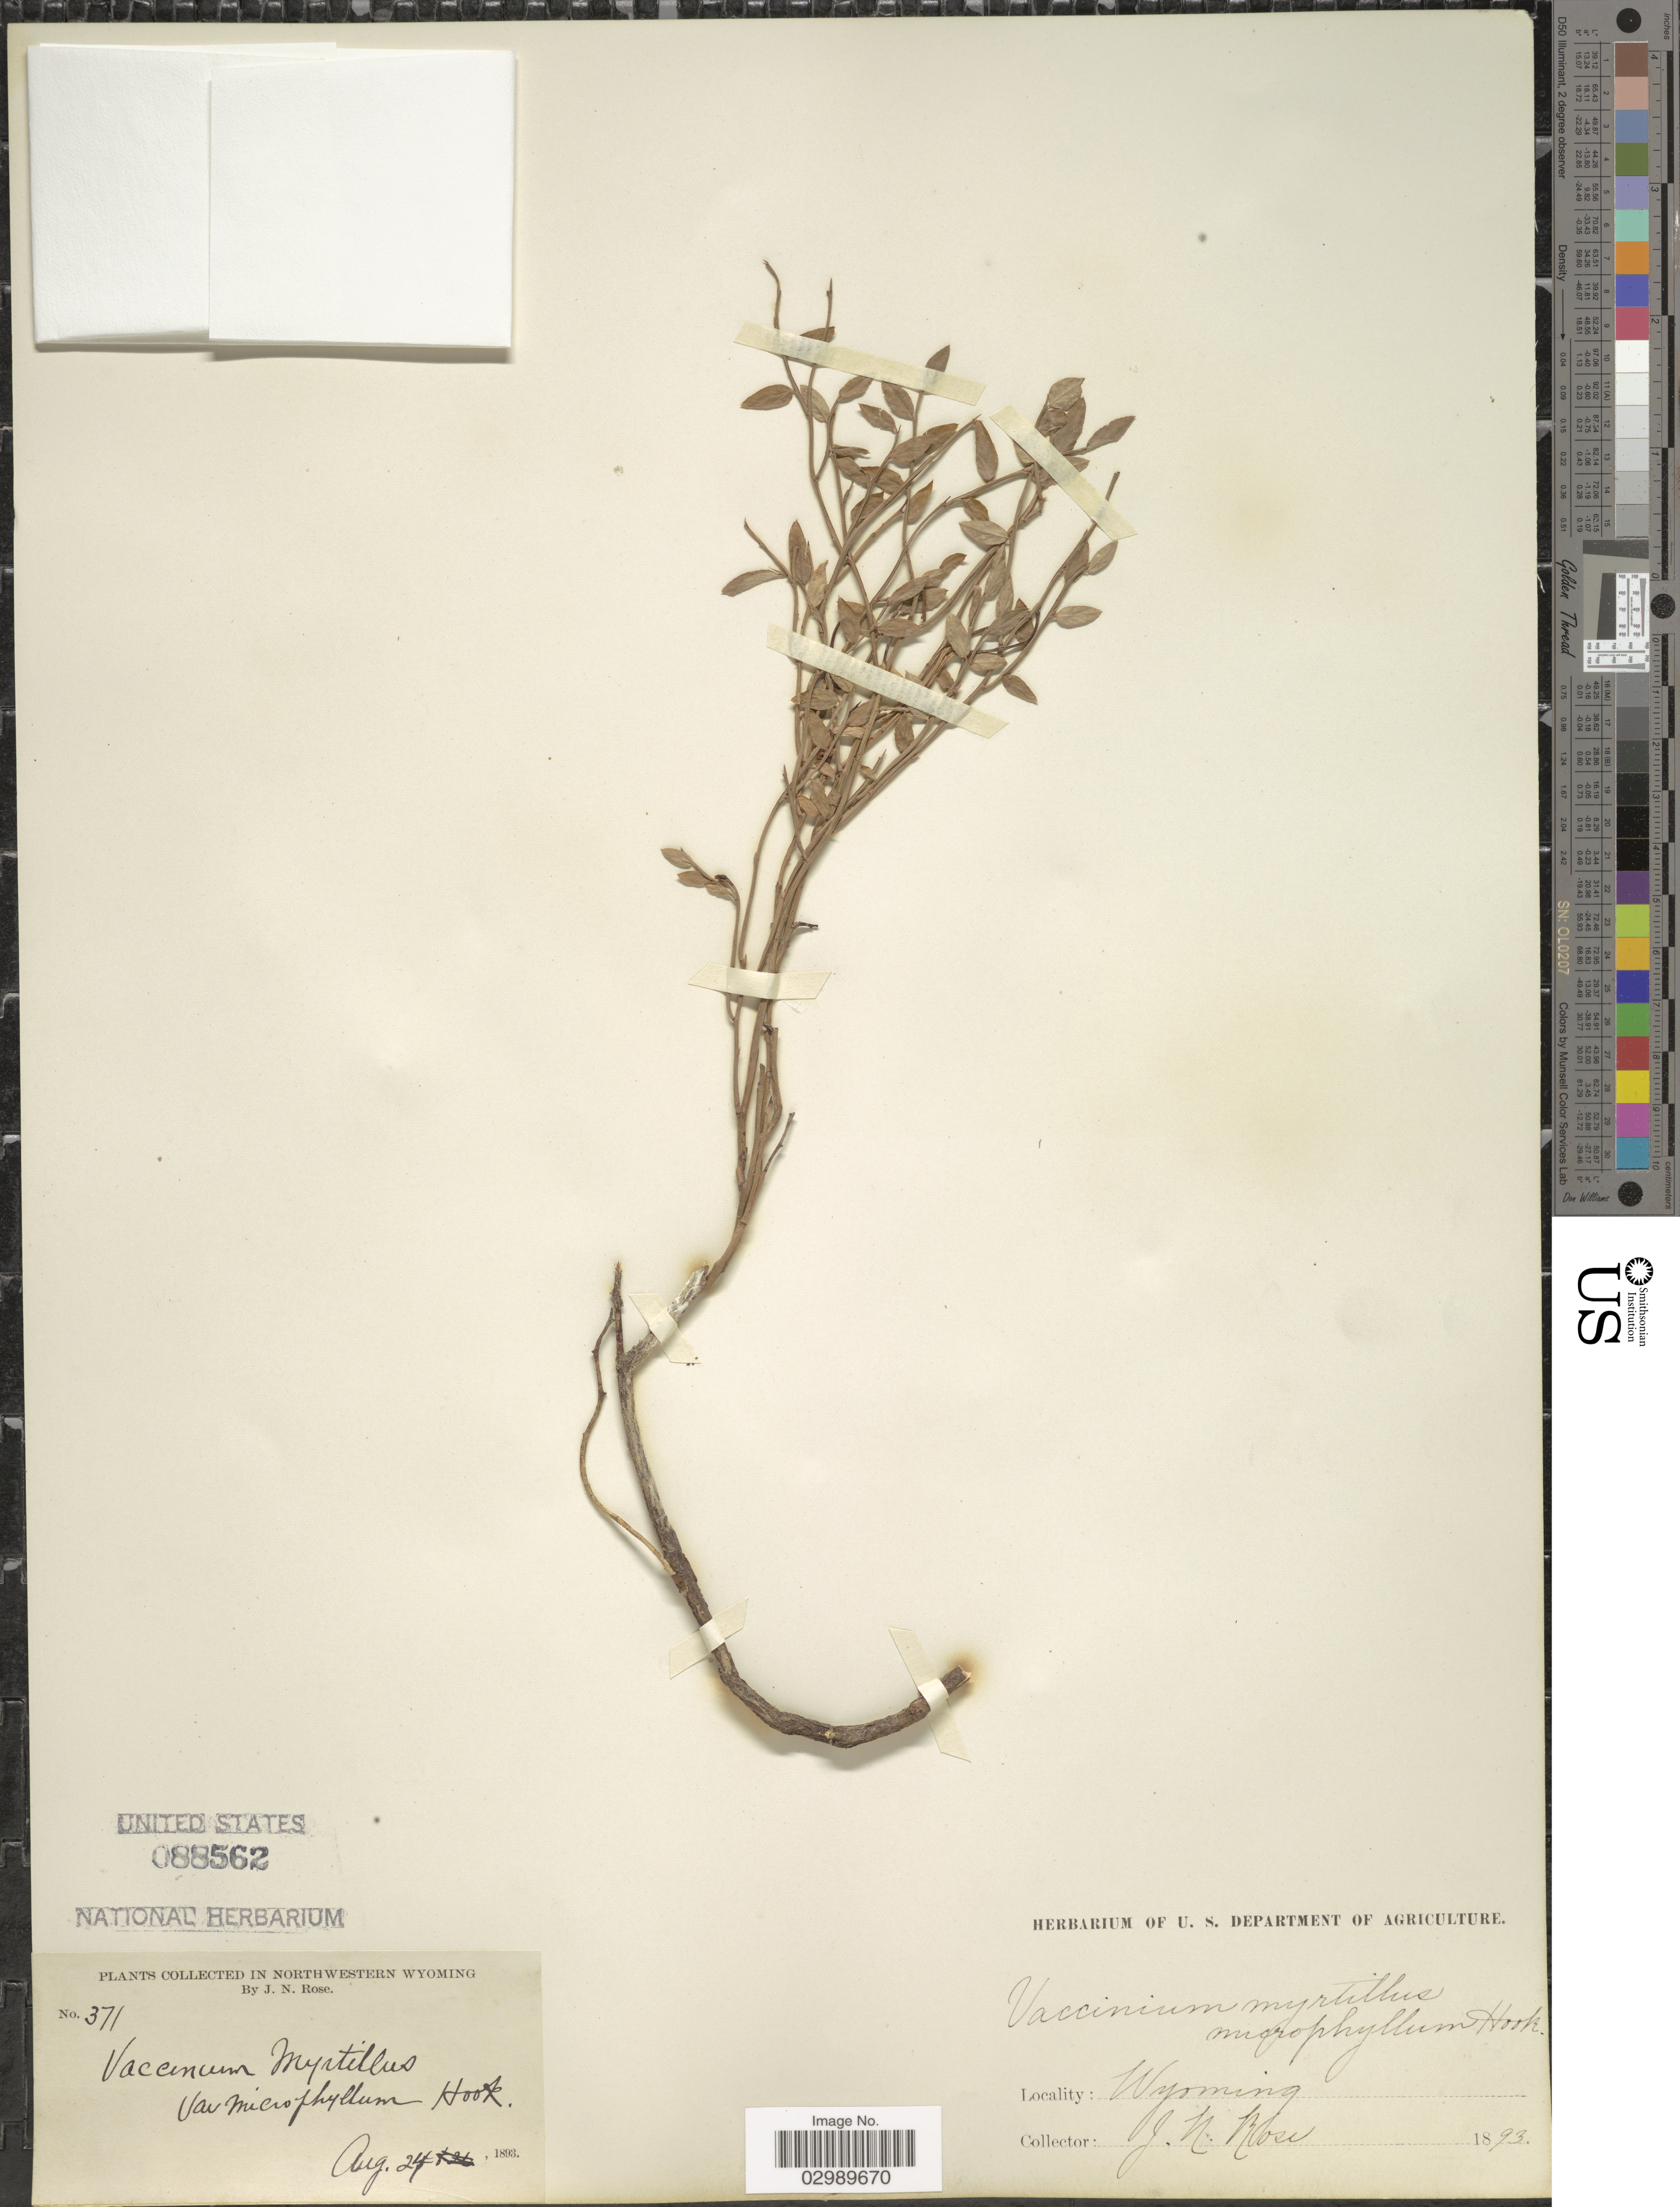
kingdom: Plantae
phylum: Tracheophyta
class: Magnoliopsida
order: Ericales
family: Ericaceae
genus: Vaccinium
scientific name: Vaccinium scoparium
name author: Leiberg ex Coville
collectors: J. N. Rose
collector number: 371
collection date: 1893-08-24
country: United States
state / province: Wyoming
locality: In Northwestern Wyoming.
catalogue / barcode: US 88562